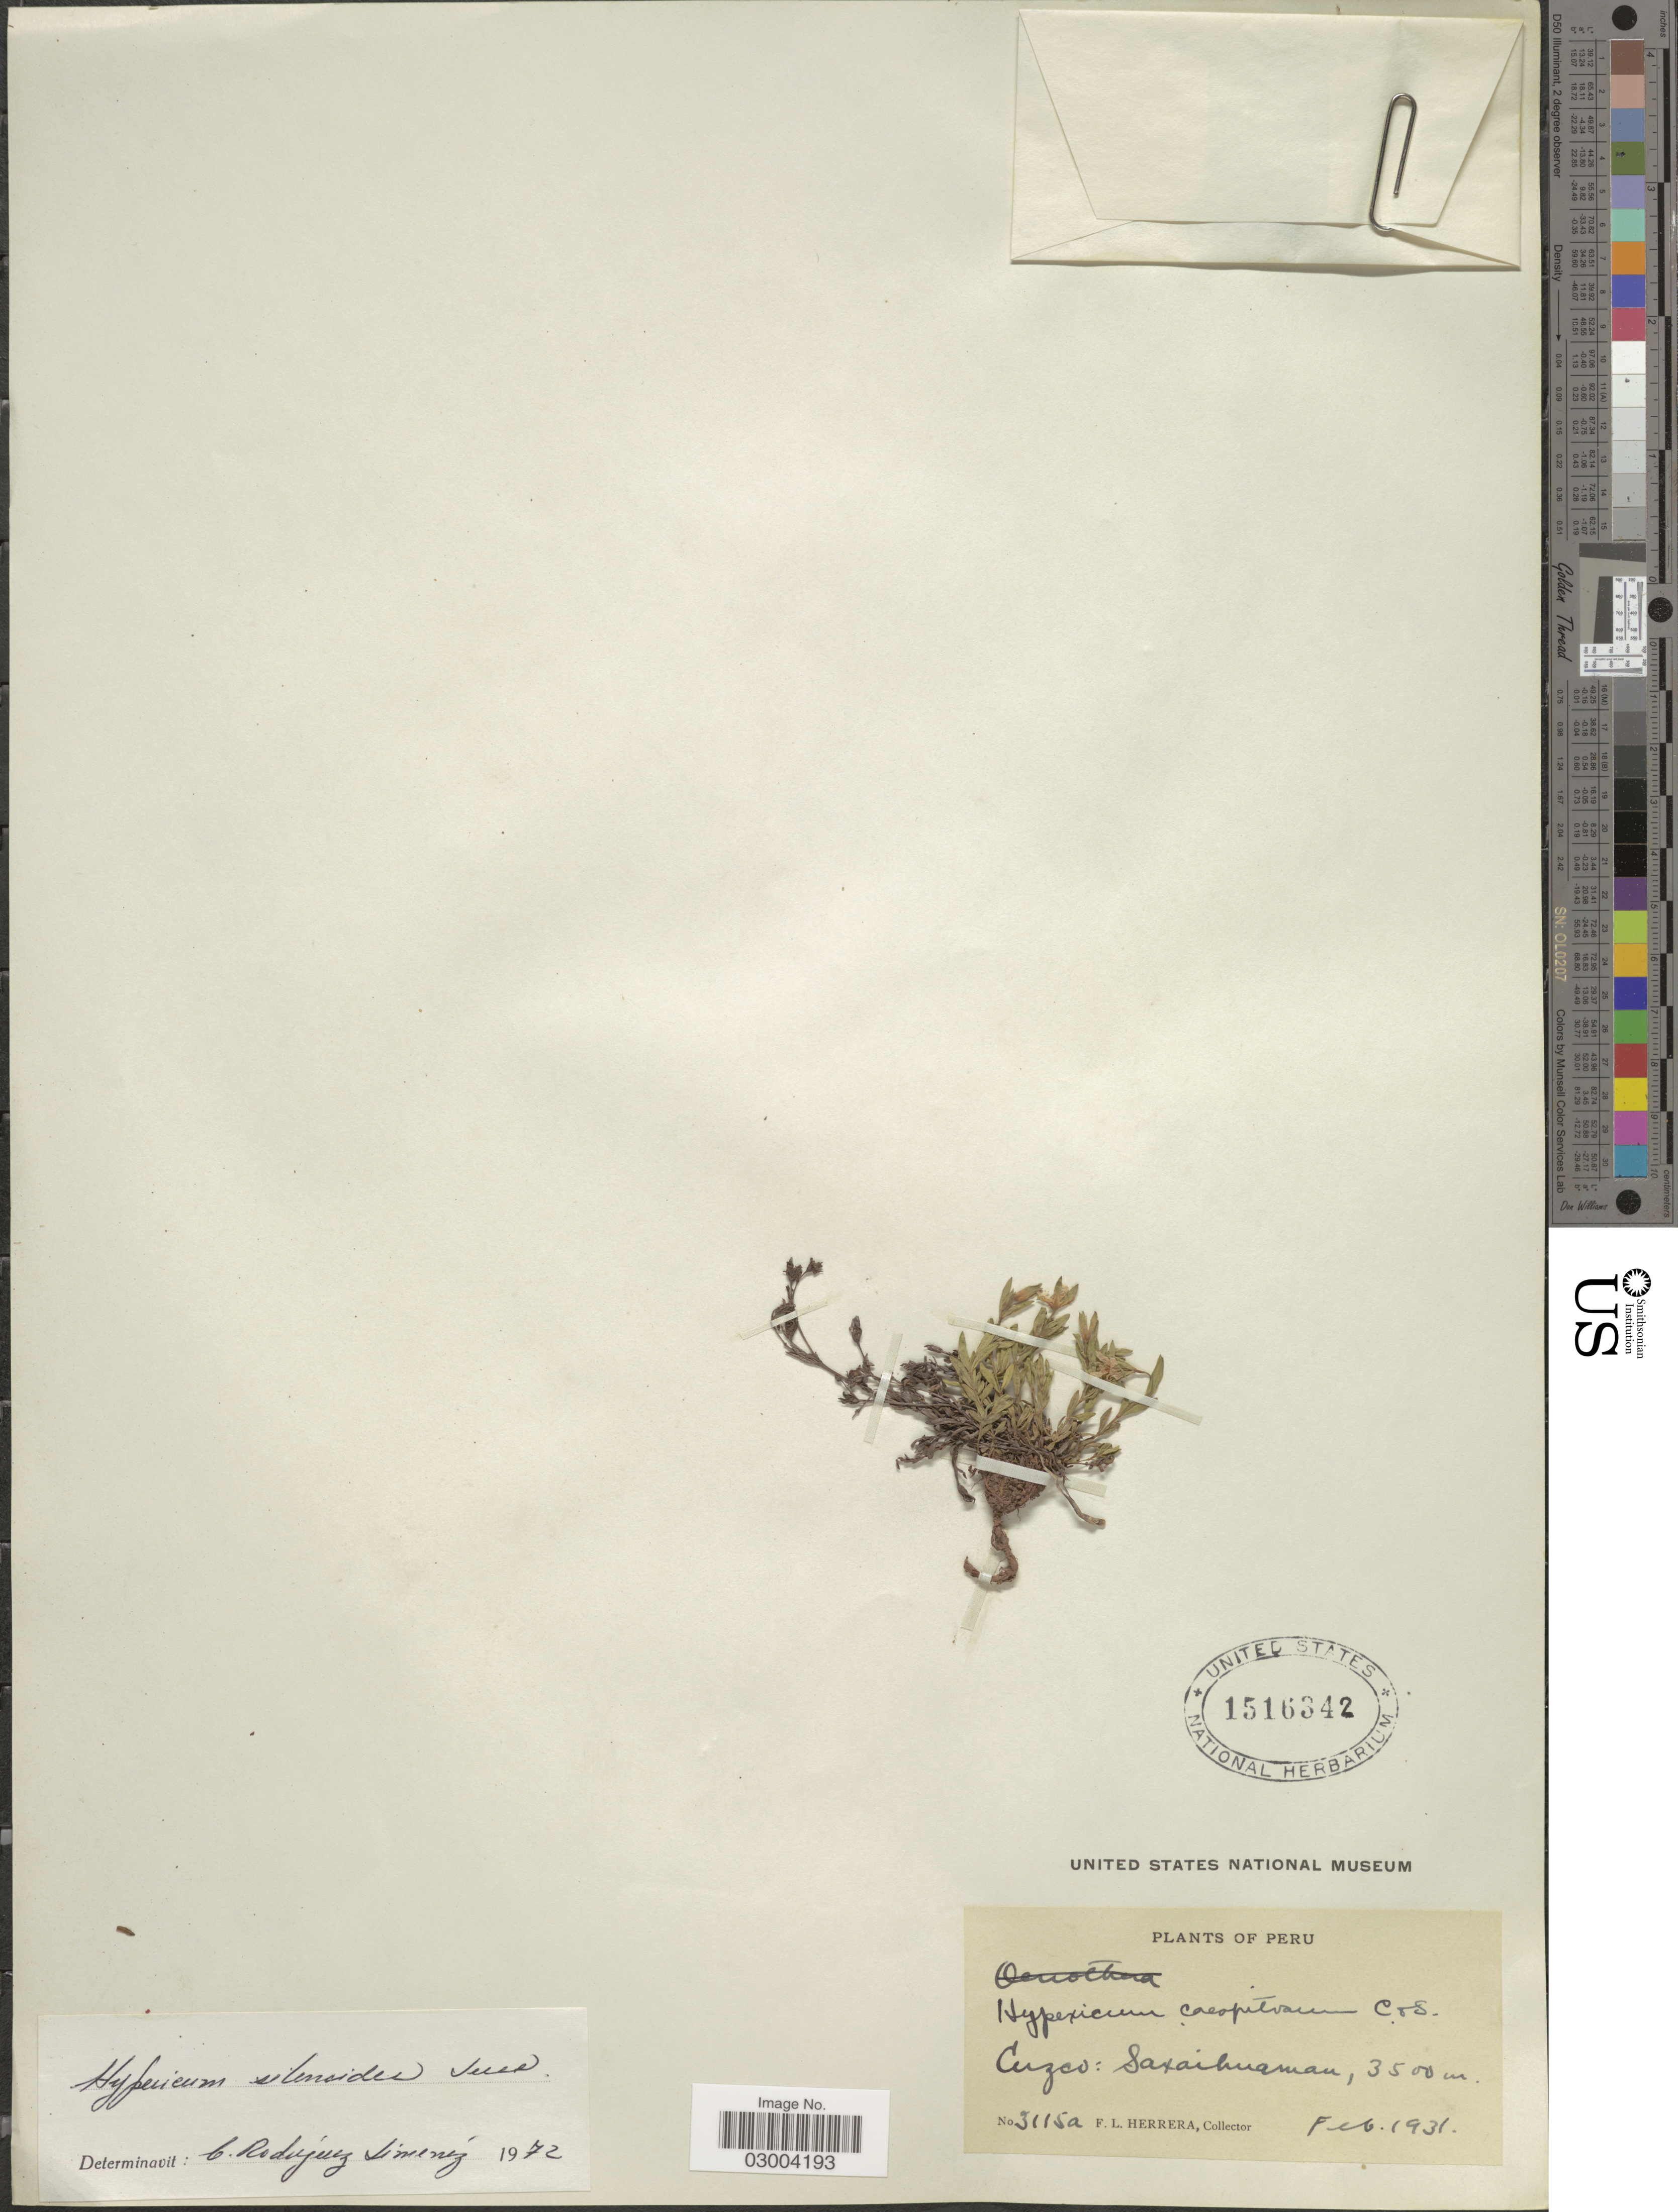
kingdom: Plantae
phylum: Tracheophyta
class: Magnoliopsida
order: Malpighiales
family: Hypericaceae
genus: Hypericum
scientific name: Hypericum silenoides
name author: Juss.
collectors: F. L. Herrera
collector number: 3115a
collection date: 1931-02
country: Peru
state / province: Cusco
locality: Cuzco: Saxaihuaman.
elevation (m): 3500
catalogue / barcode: US 1516342